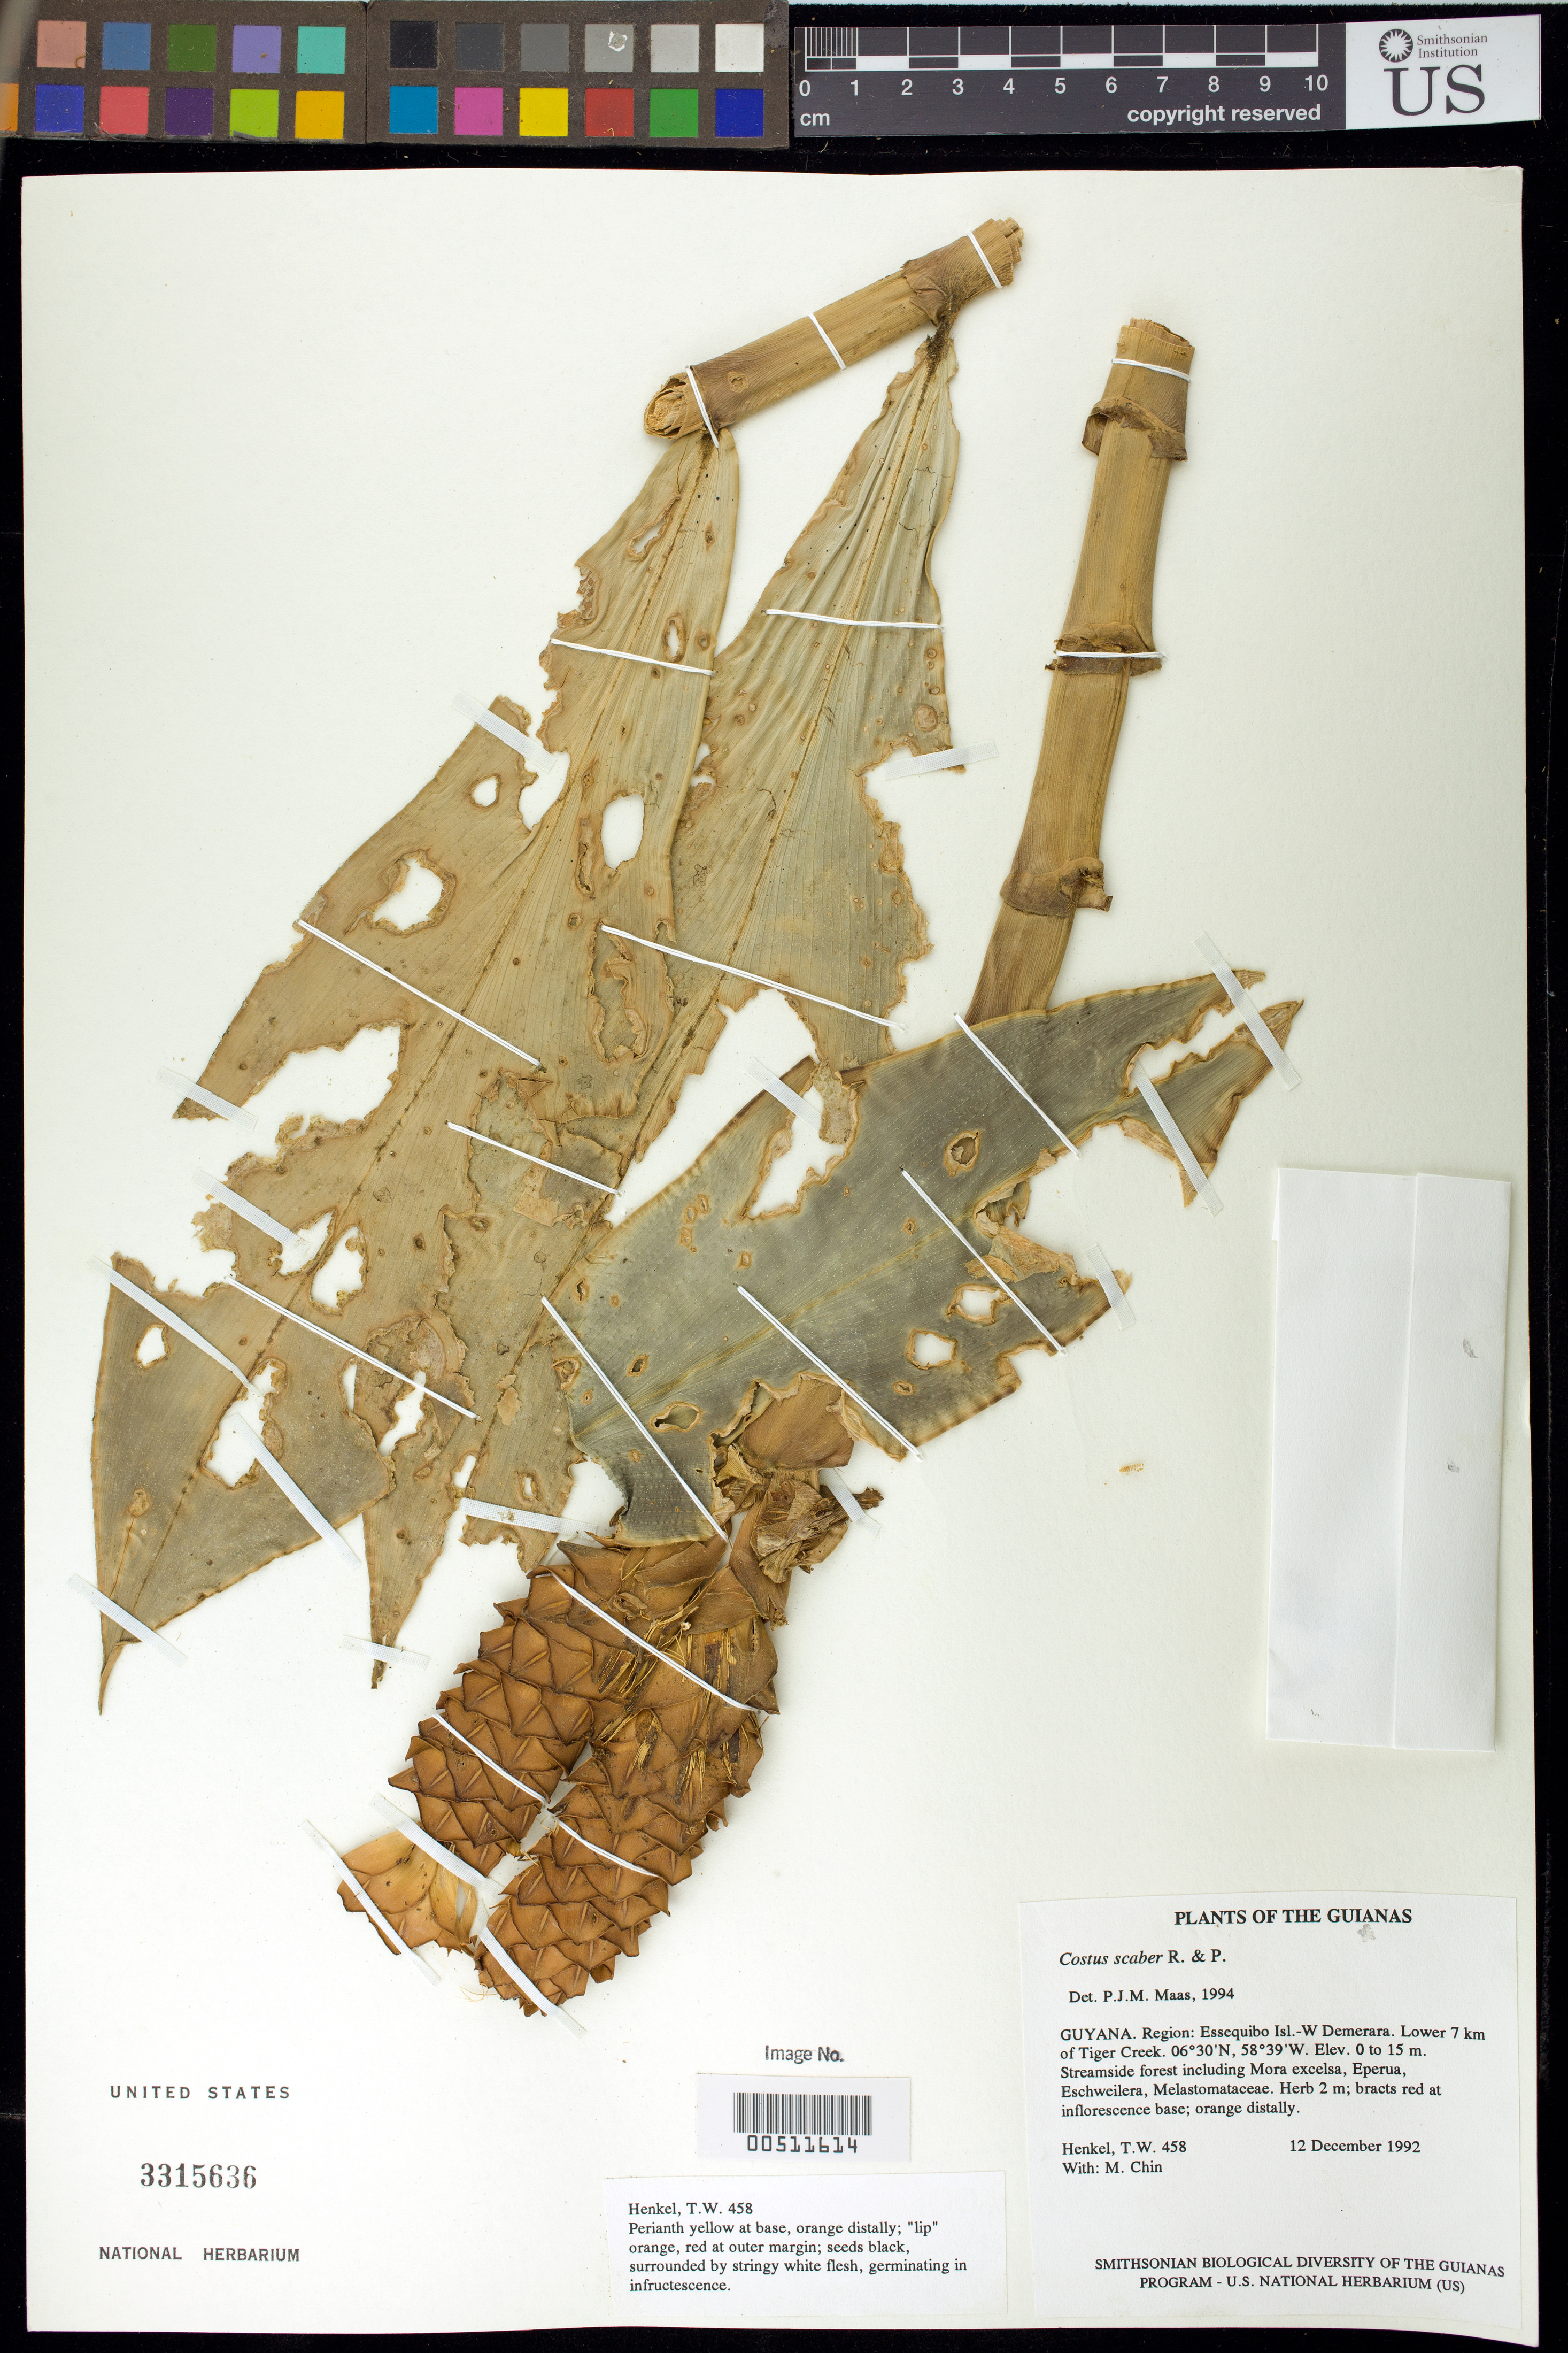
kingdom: Plantae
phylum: Tracheophyta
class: Liliopsida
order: Zingiberales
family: Costaceae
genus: Costus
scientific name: Costus scaber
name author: Ruiz & Pav.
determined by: Maas, Paul J. M.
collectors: T. Henkel & M. Chin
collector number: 458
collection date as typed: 12 December 1992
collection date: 1992-12-12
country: Guyana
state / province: Essequibo Isl-W. Demerara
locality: Lower 7 km of Tiger Creek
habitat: Streamside forest including Mora excelsa, Eperua, Eschweilera, Melastomataceae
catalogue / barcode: US 3315636